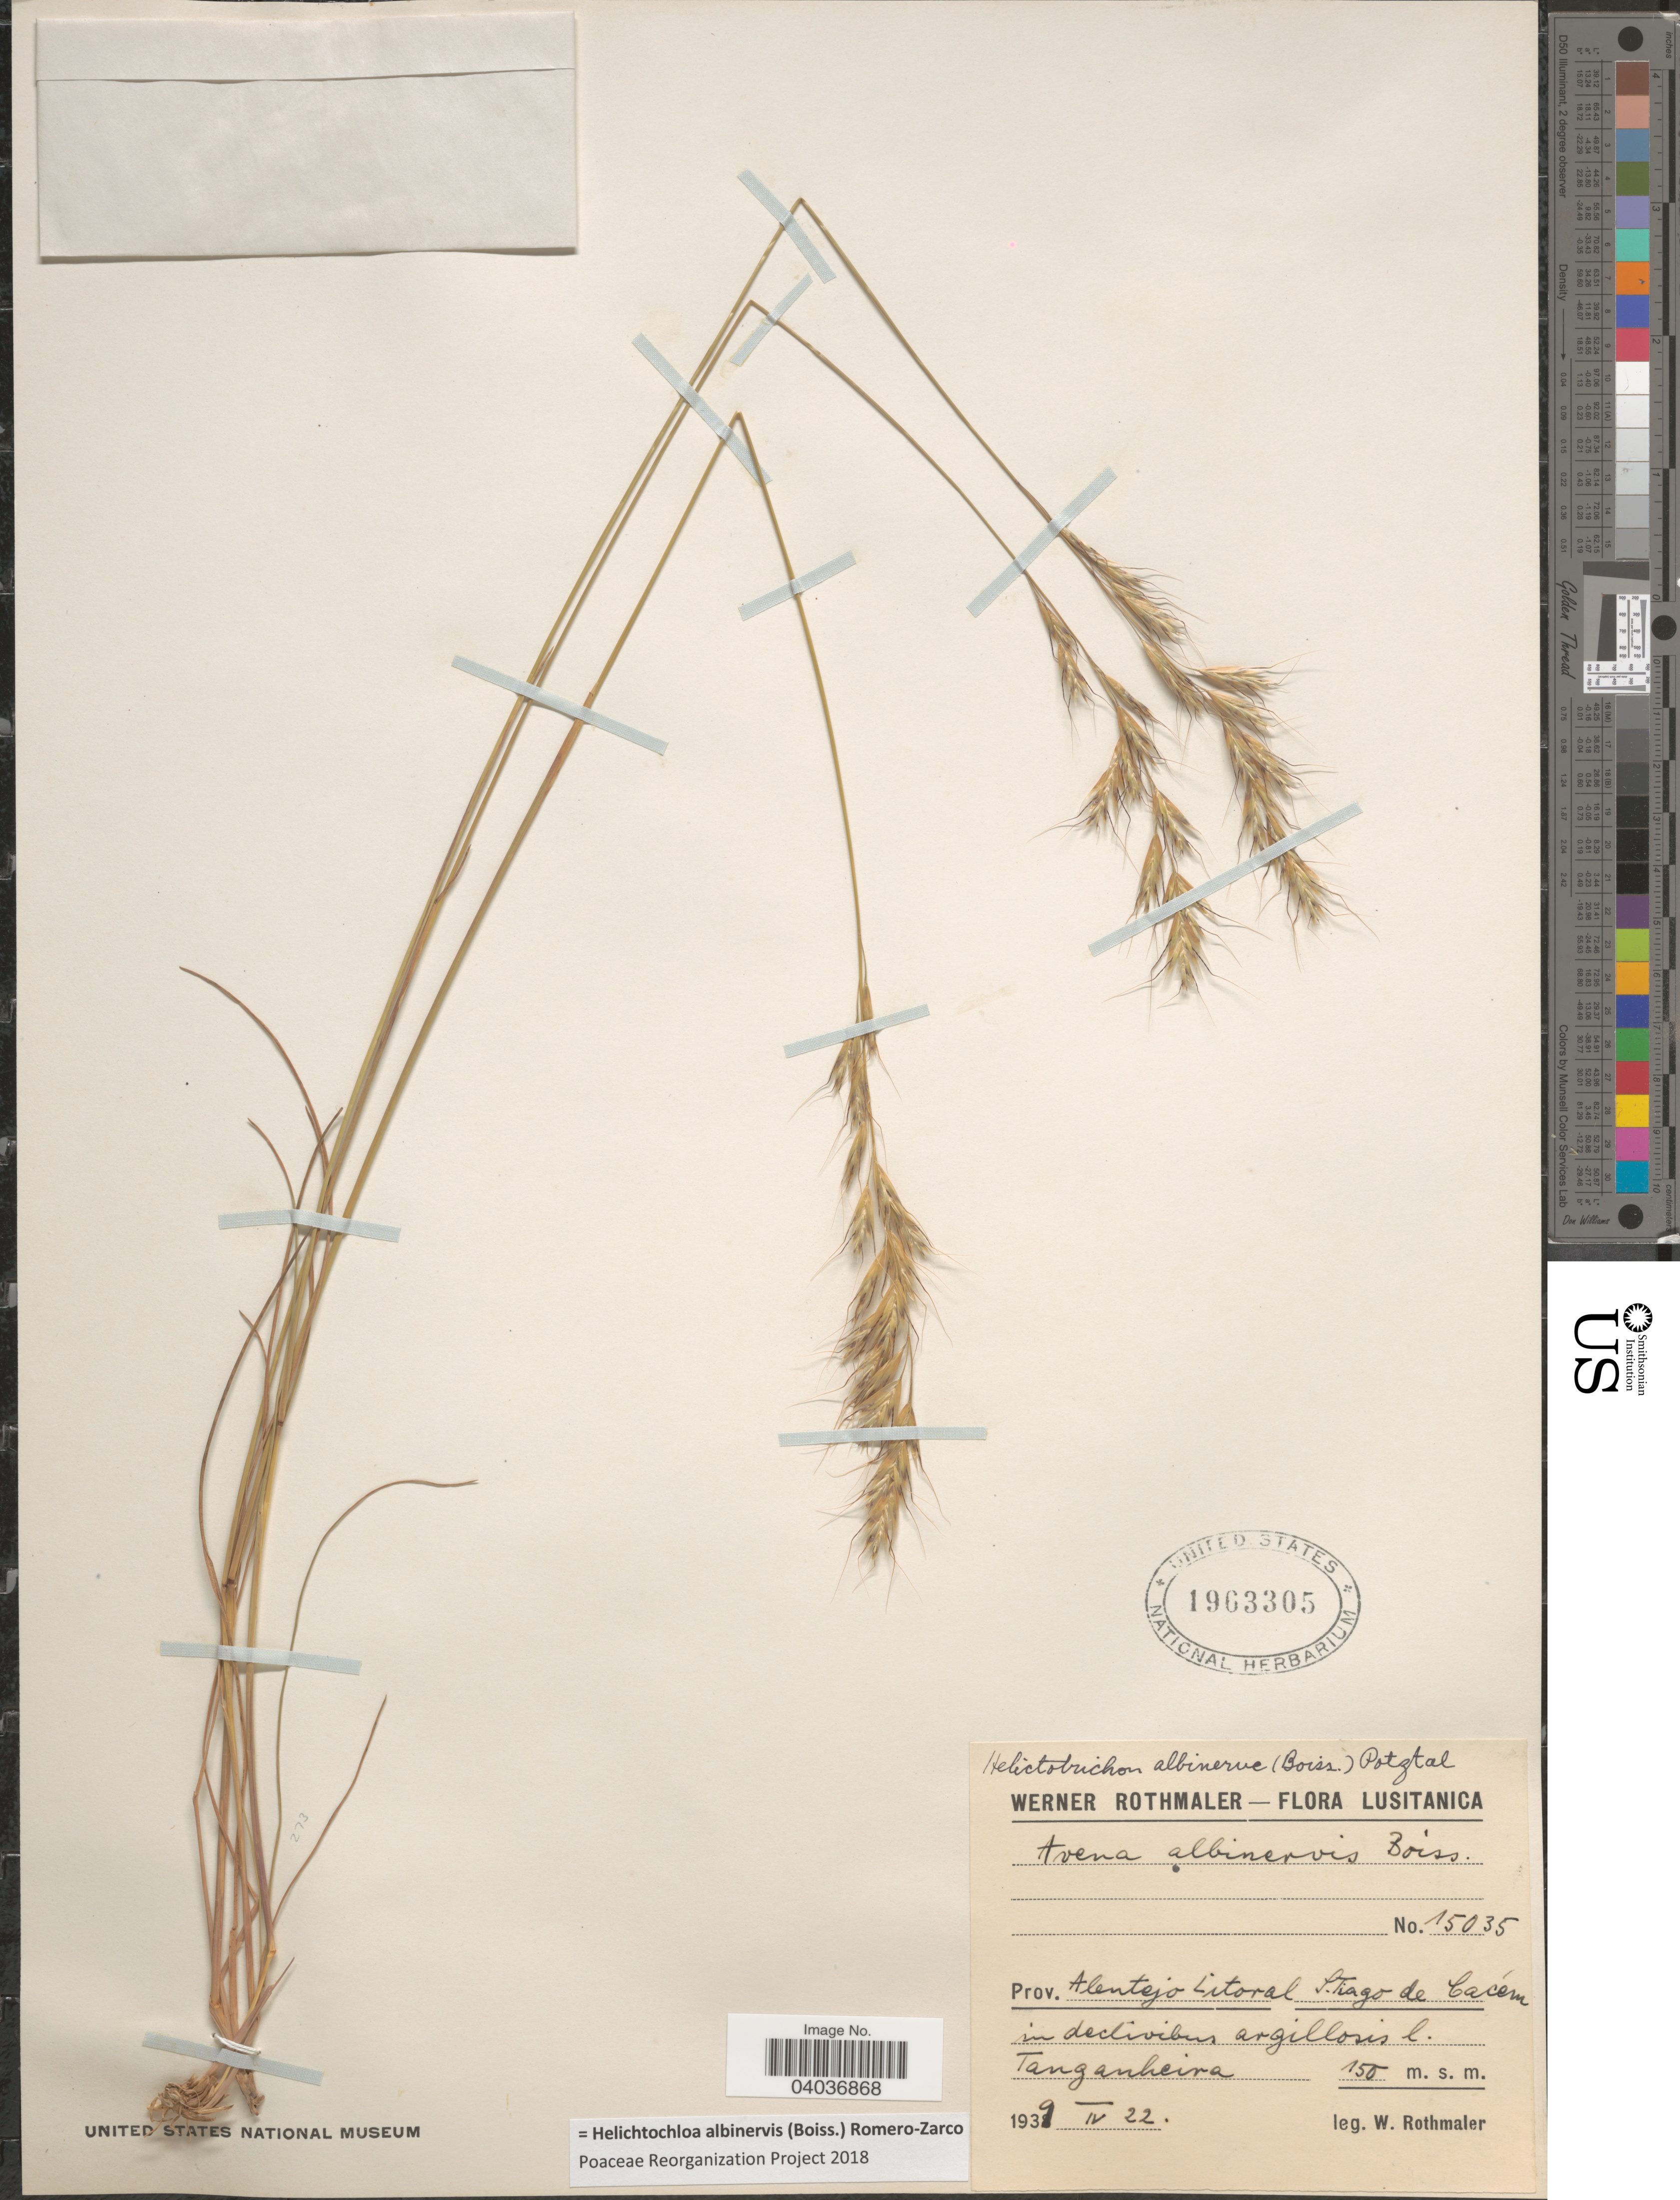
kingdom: Plantae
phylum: Tracheophyta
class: Liliopsida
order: Poales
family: Poaceae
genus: Helictochloa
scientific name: Helictochloa albinervis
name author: (Boiss.) Romero-Zarco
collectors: W. Rothmaler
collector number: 15035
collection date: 1939-04-22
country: Portugal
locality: Lusitanica. Prov. Alentejo Litoral. S. Tiago de Cacém in declivibus argillosis l. Tanganheira.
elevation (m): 150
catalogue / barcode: US 1963305